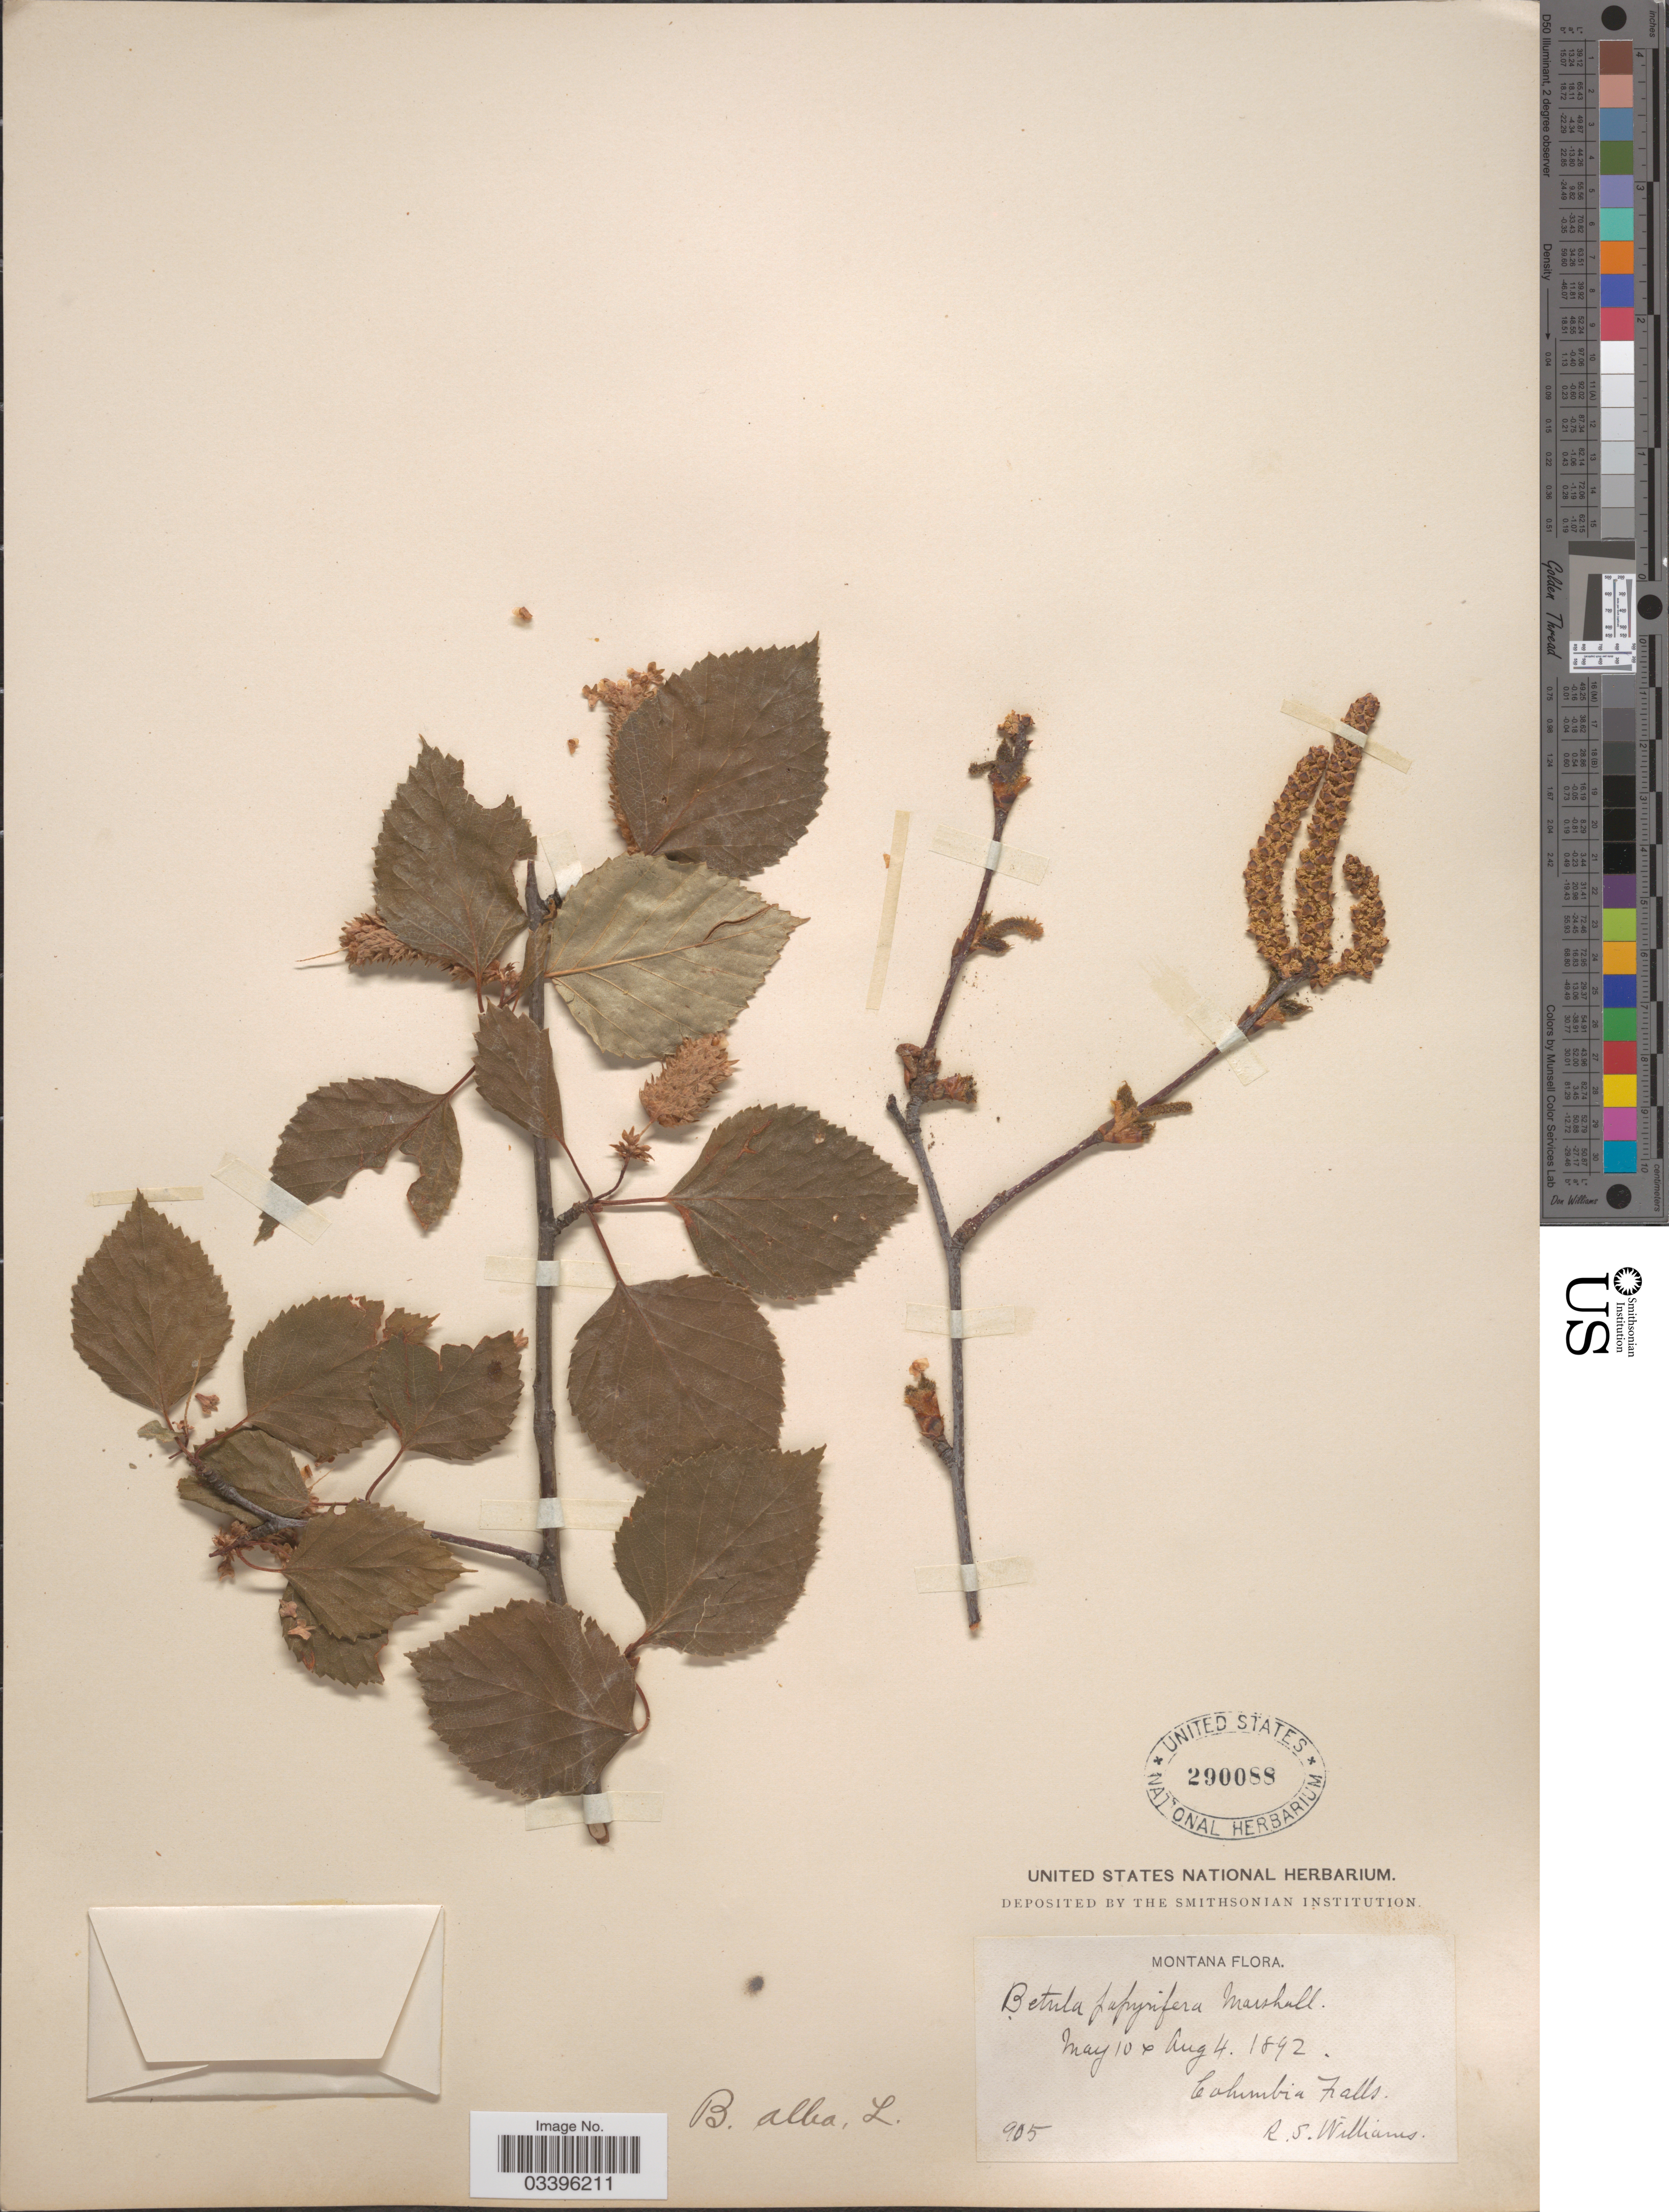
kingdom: Plantae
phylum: Tracheophyta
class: Magnoliopsida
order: Fagales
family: Betulaceae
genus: Betula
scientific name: Betula occidentalis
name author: Hook.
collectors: R. S. Williams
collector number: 905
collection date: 1892-05-10/1892-08-04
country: United States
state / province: Montana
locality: Columbia Falls.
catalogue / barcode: US 290088